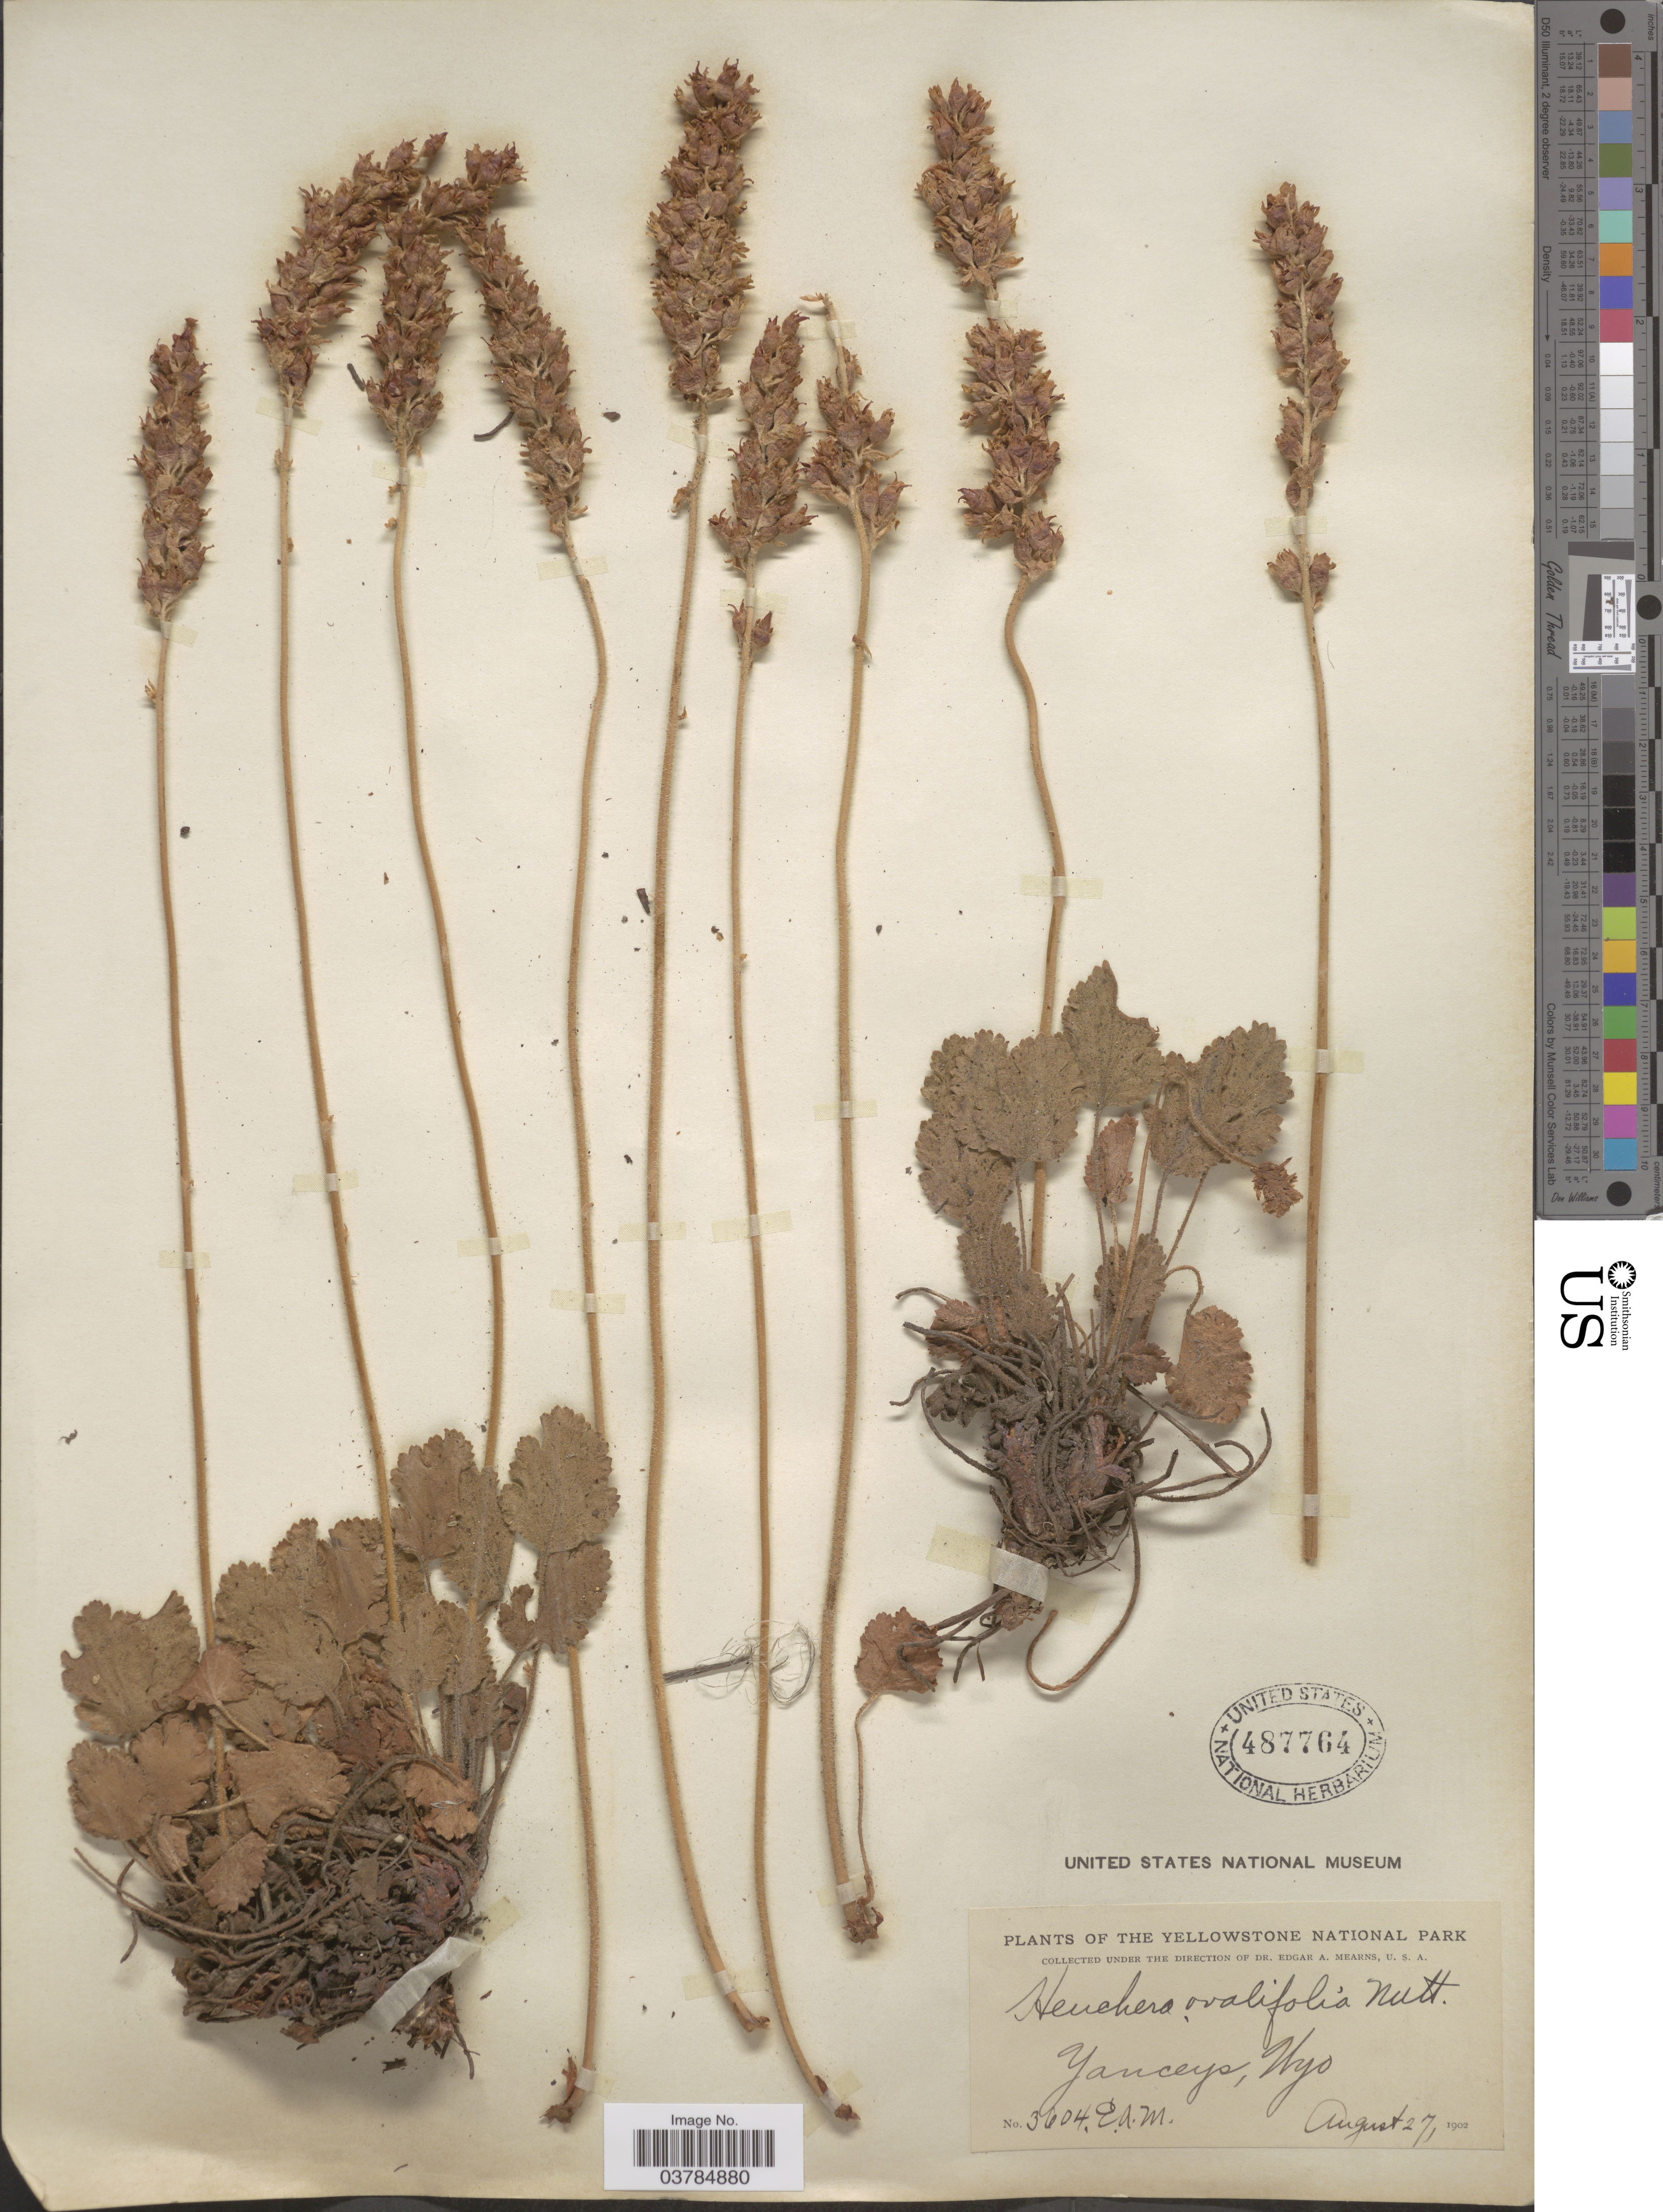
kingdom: Plantae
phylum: Tracheophyta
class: Magnoliopsida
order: Saxifragales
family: Saxifragaceae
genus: Heuchera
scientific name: Heuchera ovalifolia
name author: Torr. & A. Gray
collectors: E. A. Mearns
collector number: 3604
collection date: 1902-08-27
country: United States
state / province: Wyoming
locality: The Yellowstone National Park. Yanceyo.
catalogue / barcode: US 487764